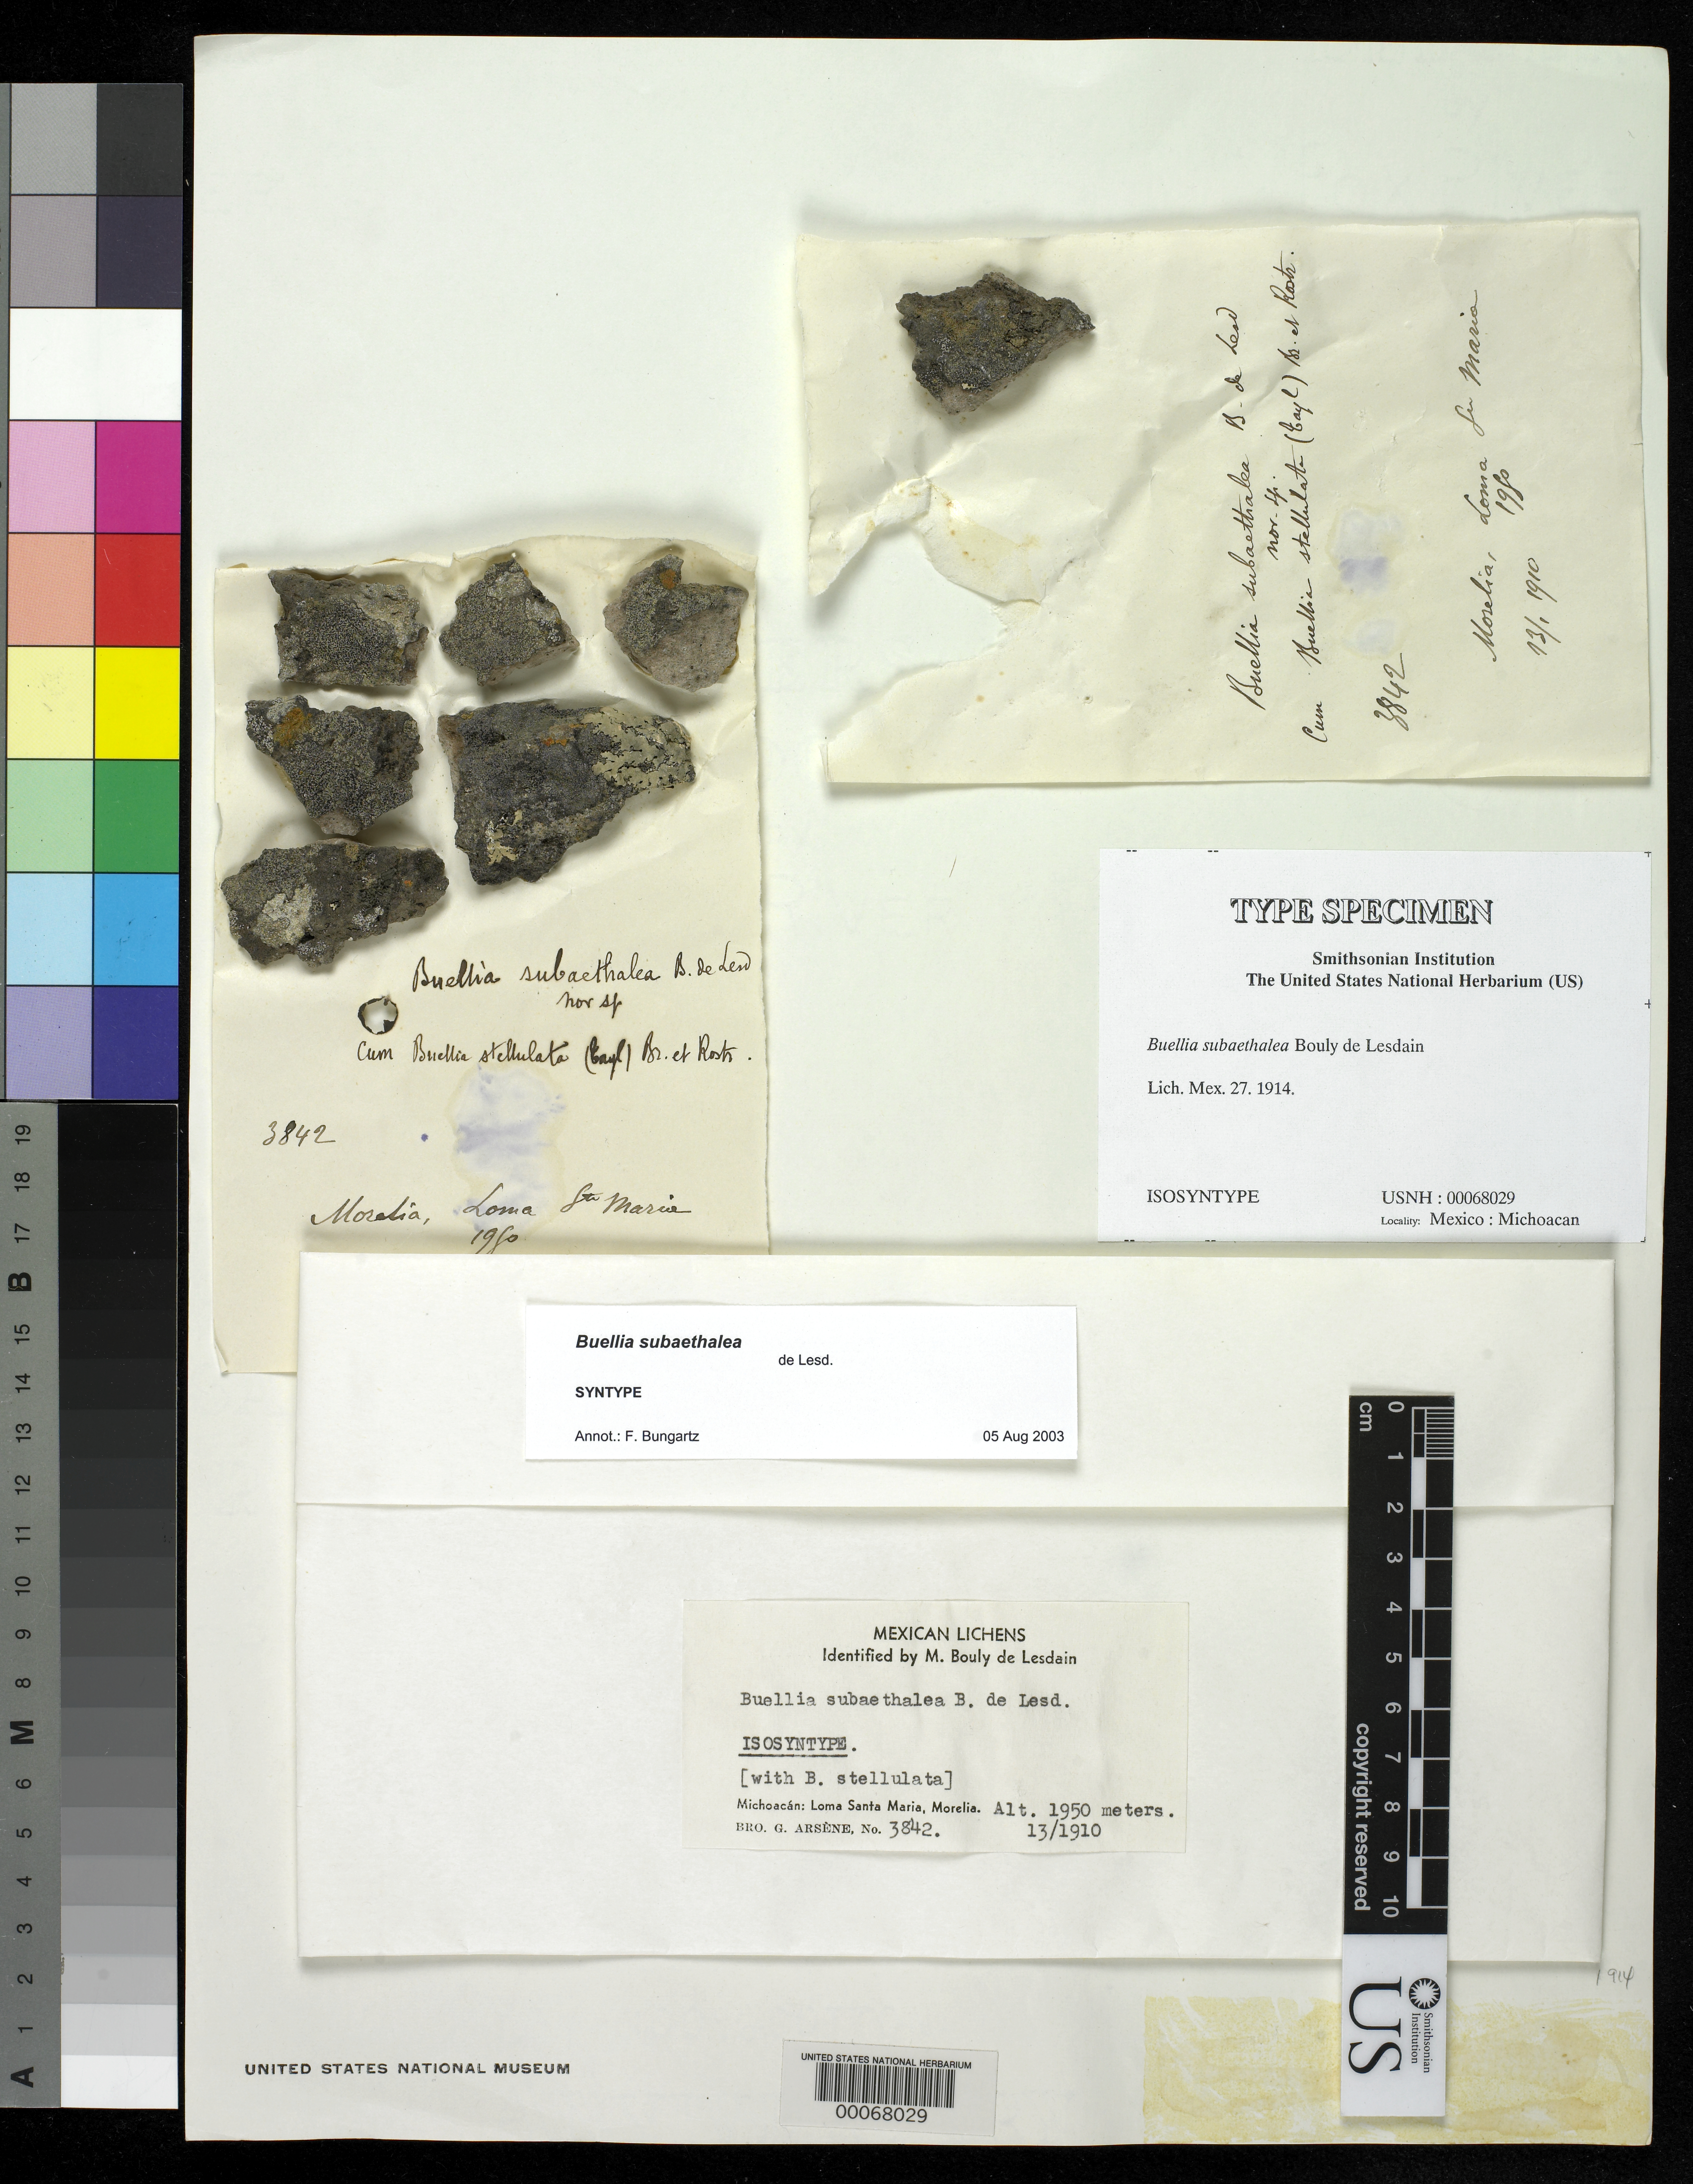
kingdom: Fungi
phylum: Ascomycota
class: Lecanoromycetes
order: Caliciales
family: Caliciaceae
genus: Buellia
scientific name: Buellia subaethalea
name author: B. de Lesd.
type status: Isosyntype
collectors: Bro. G. Arsène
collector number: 3842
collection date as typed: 17 Feb 1910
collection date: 1910-02-17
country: Mexico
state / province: Michoacán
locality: Loma Santa Maria, Morelia.